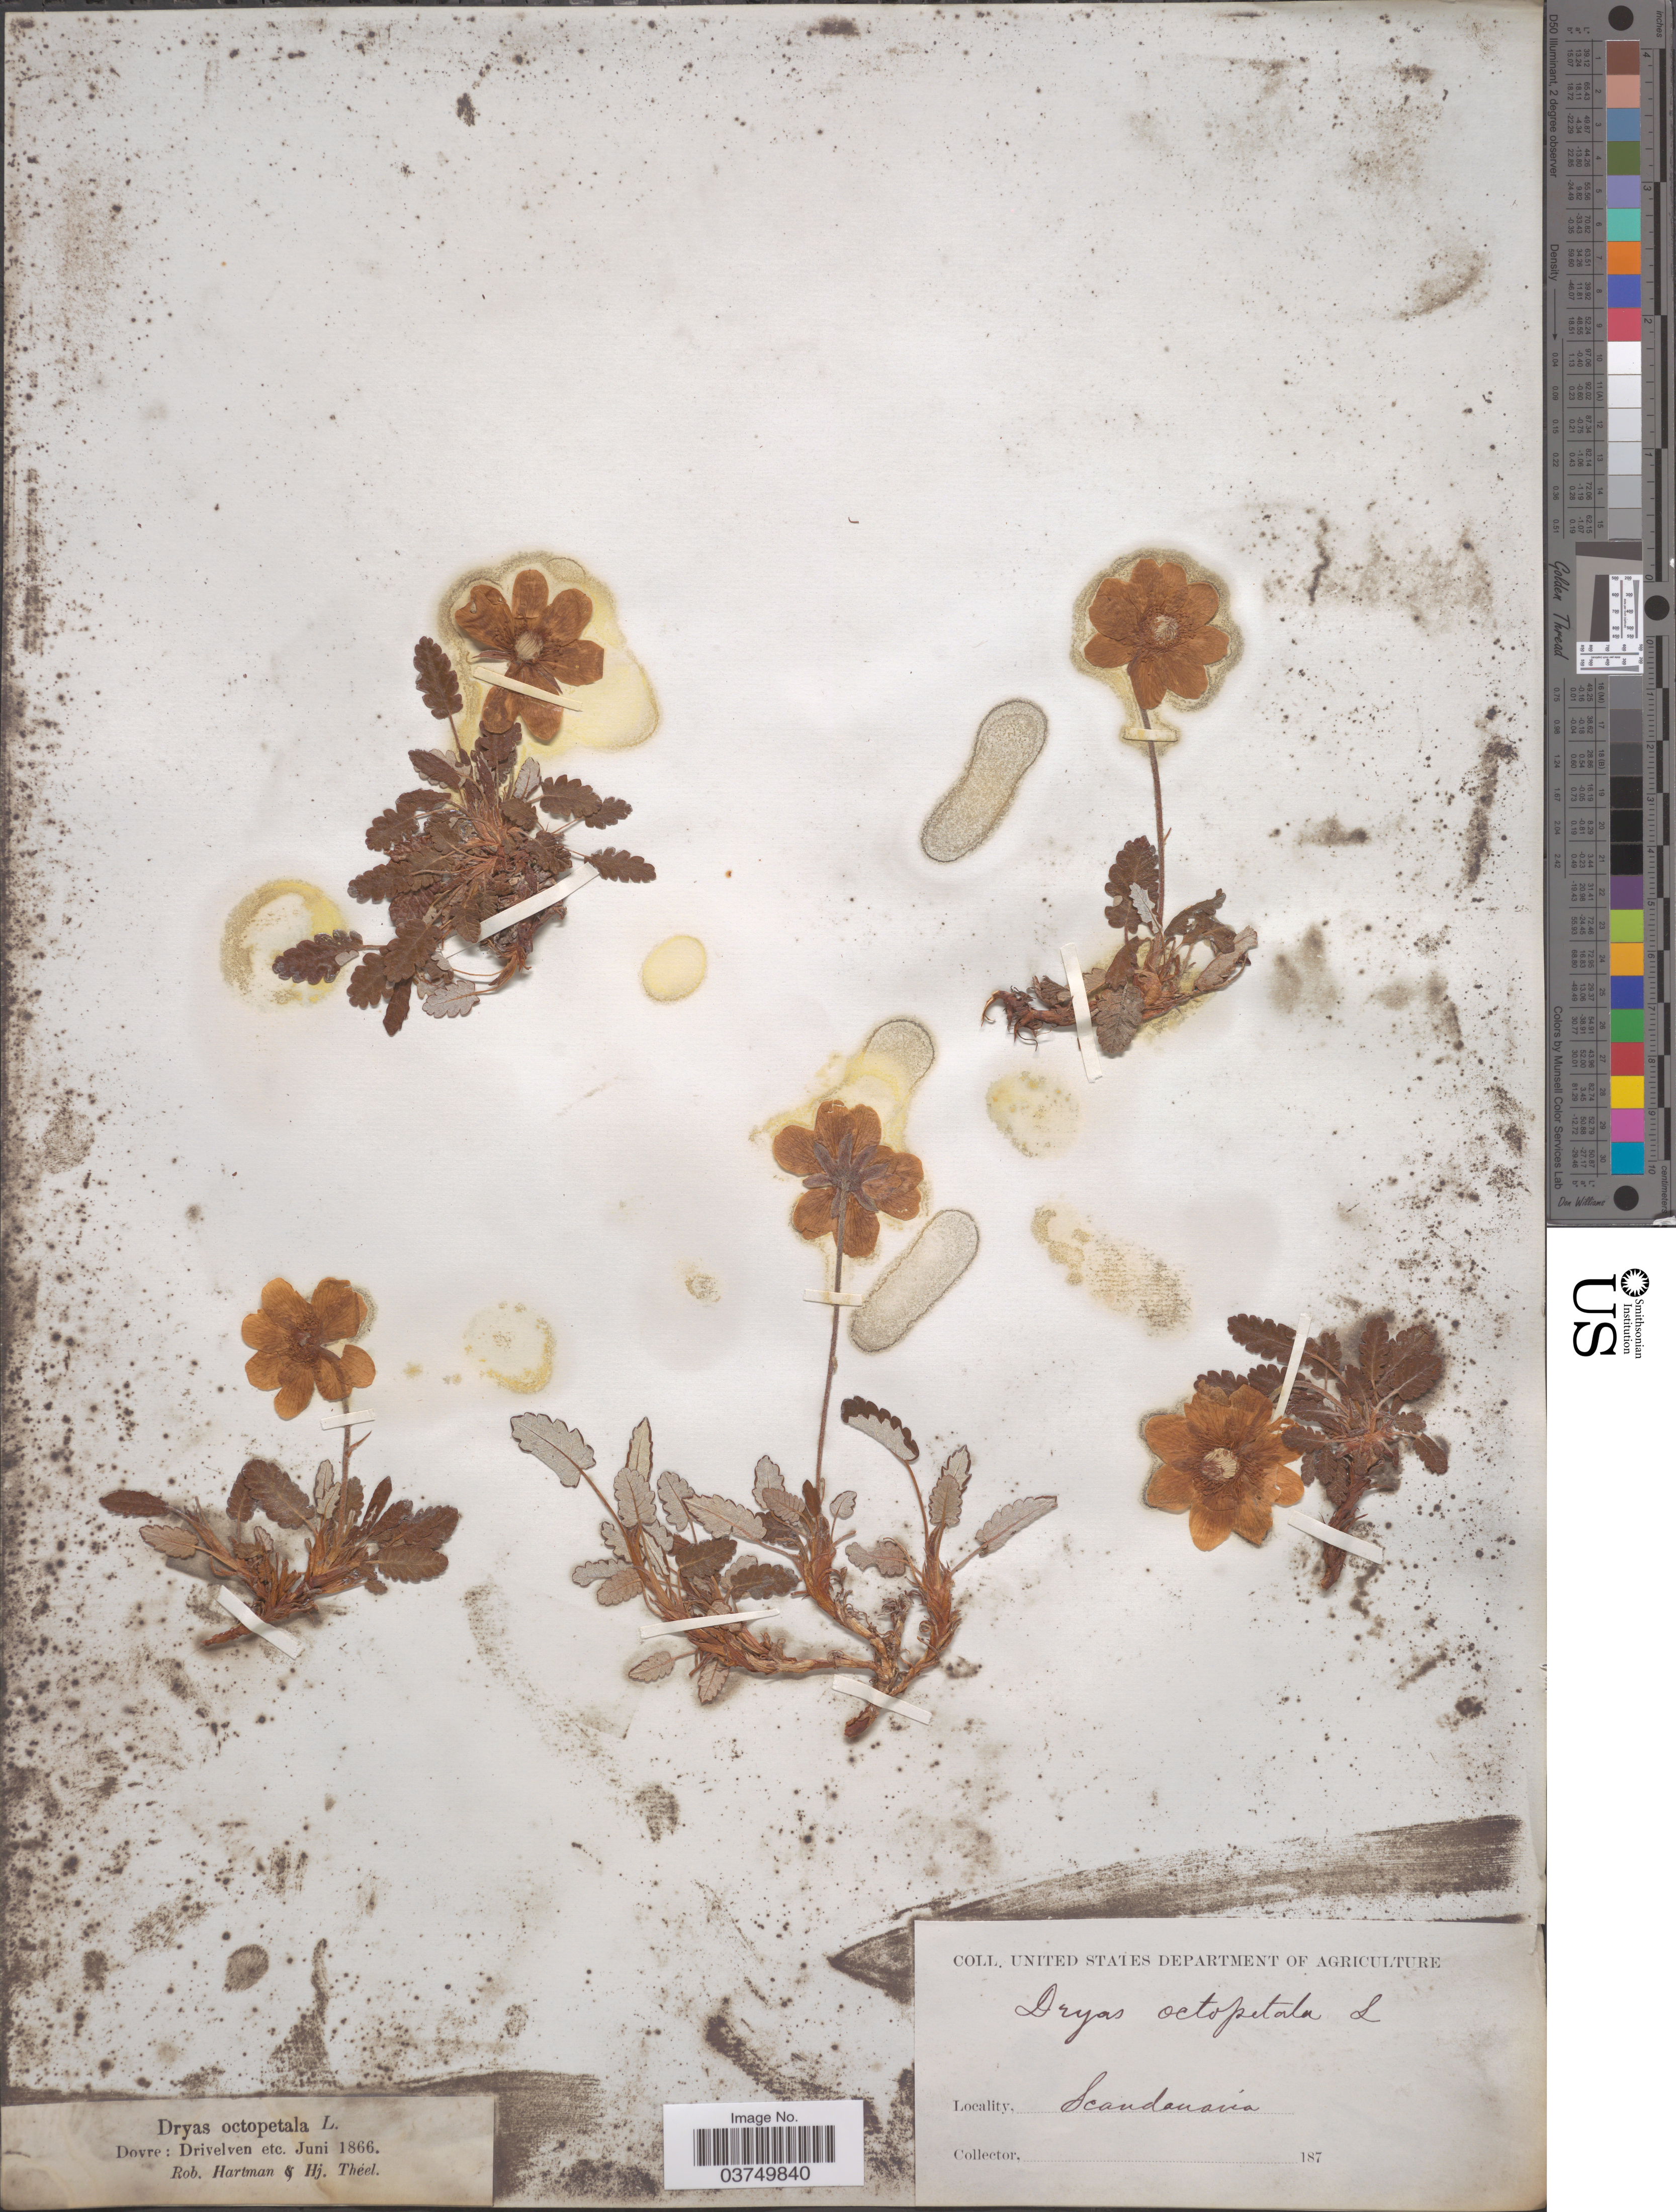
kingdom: Plantae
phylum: Tracheophyta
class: Magnoliopsida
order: Rosales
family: Rosaceae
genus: Dryas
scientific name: Dryas octopetala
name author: L.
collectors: R. W. Hartman & H. Théel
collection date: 1866-06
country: Norway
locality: Dovre: Drivelven.